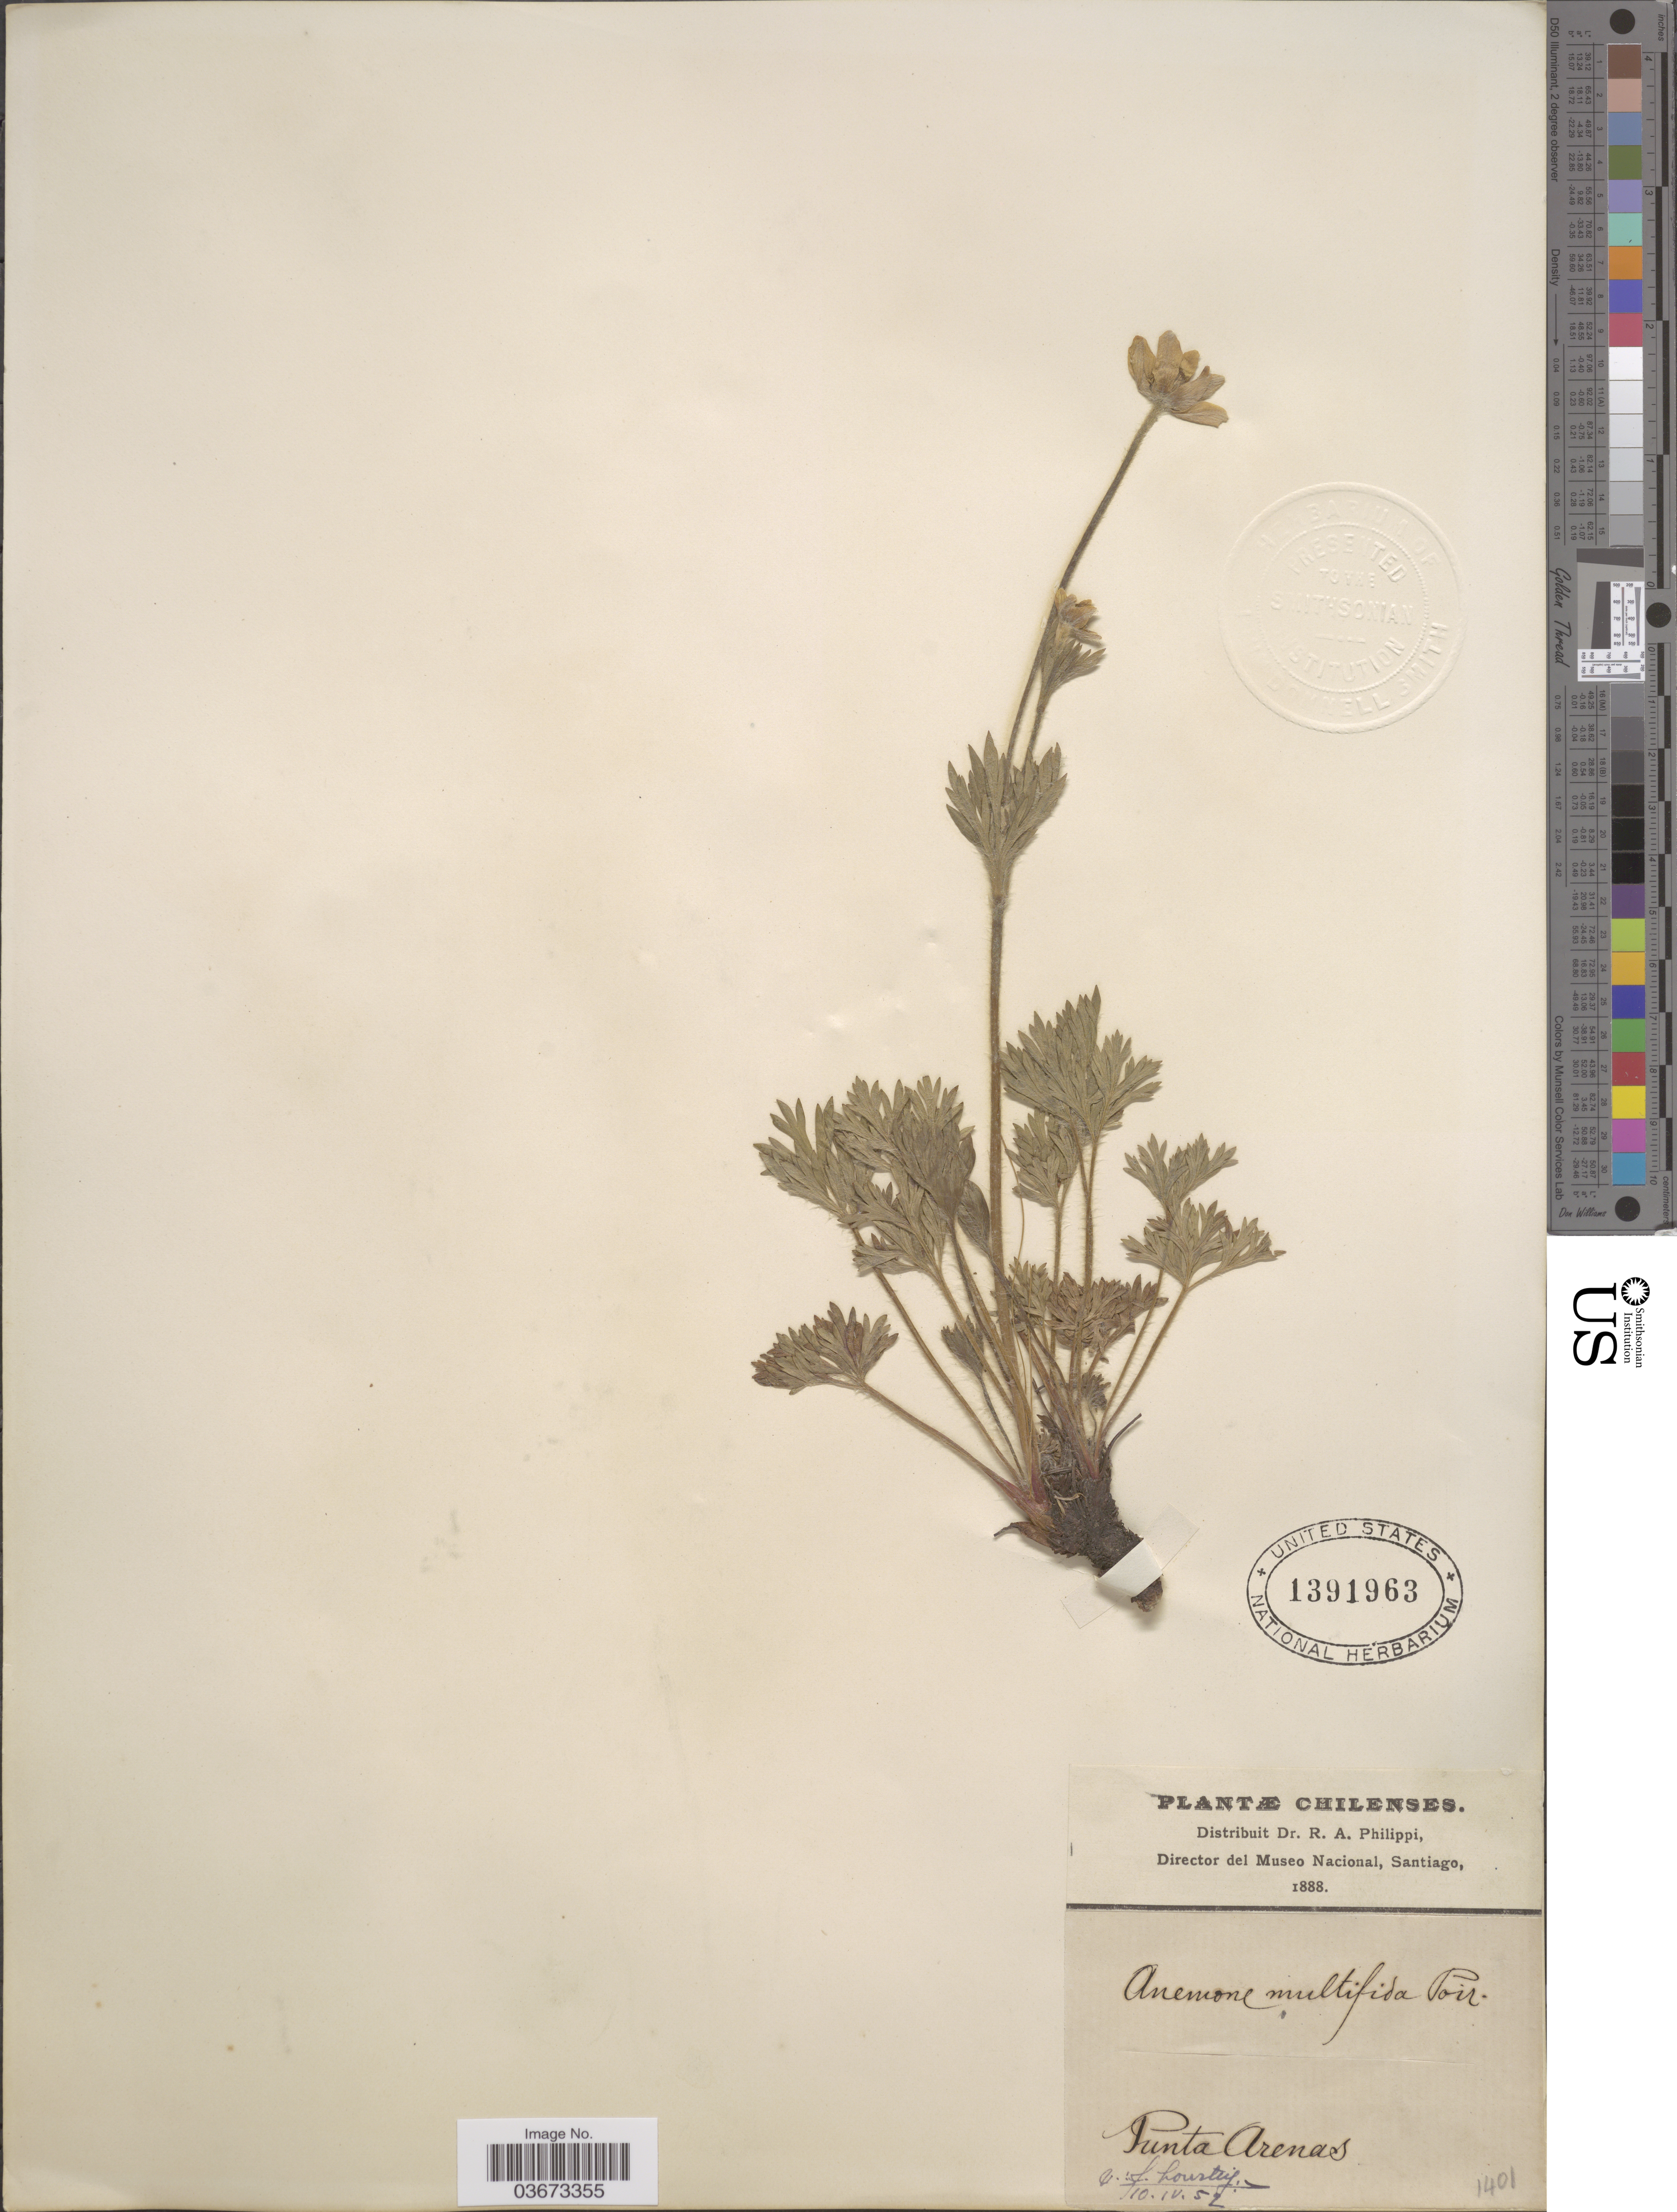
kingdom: Plantae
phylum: Tracheophyta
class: Magnoliopsida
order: Ranunculales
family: Ranunculaceae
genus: Anemone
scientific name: Anemone multifida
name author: Poir.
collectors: ex. herb. R.A. Philippi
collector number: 1401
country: Chile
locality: Punta Arenas.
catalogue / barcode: US 1391963